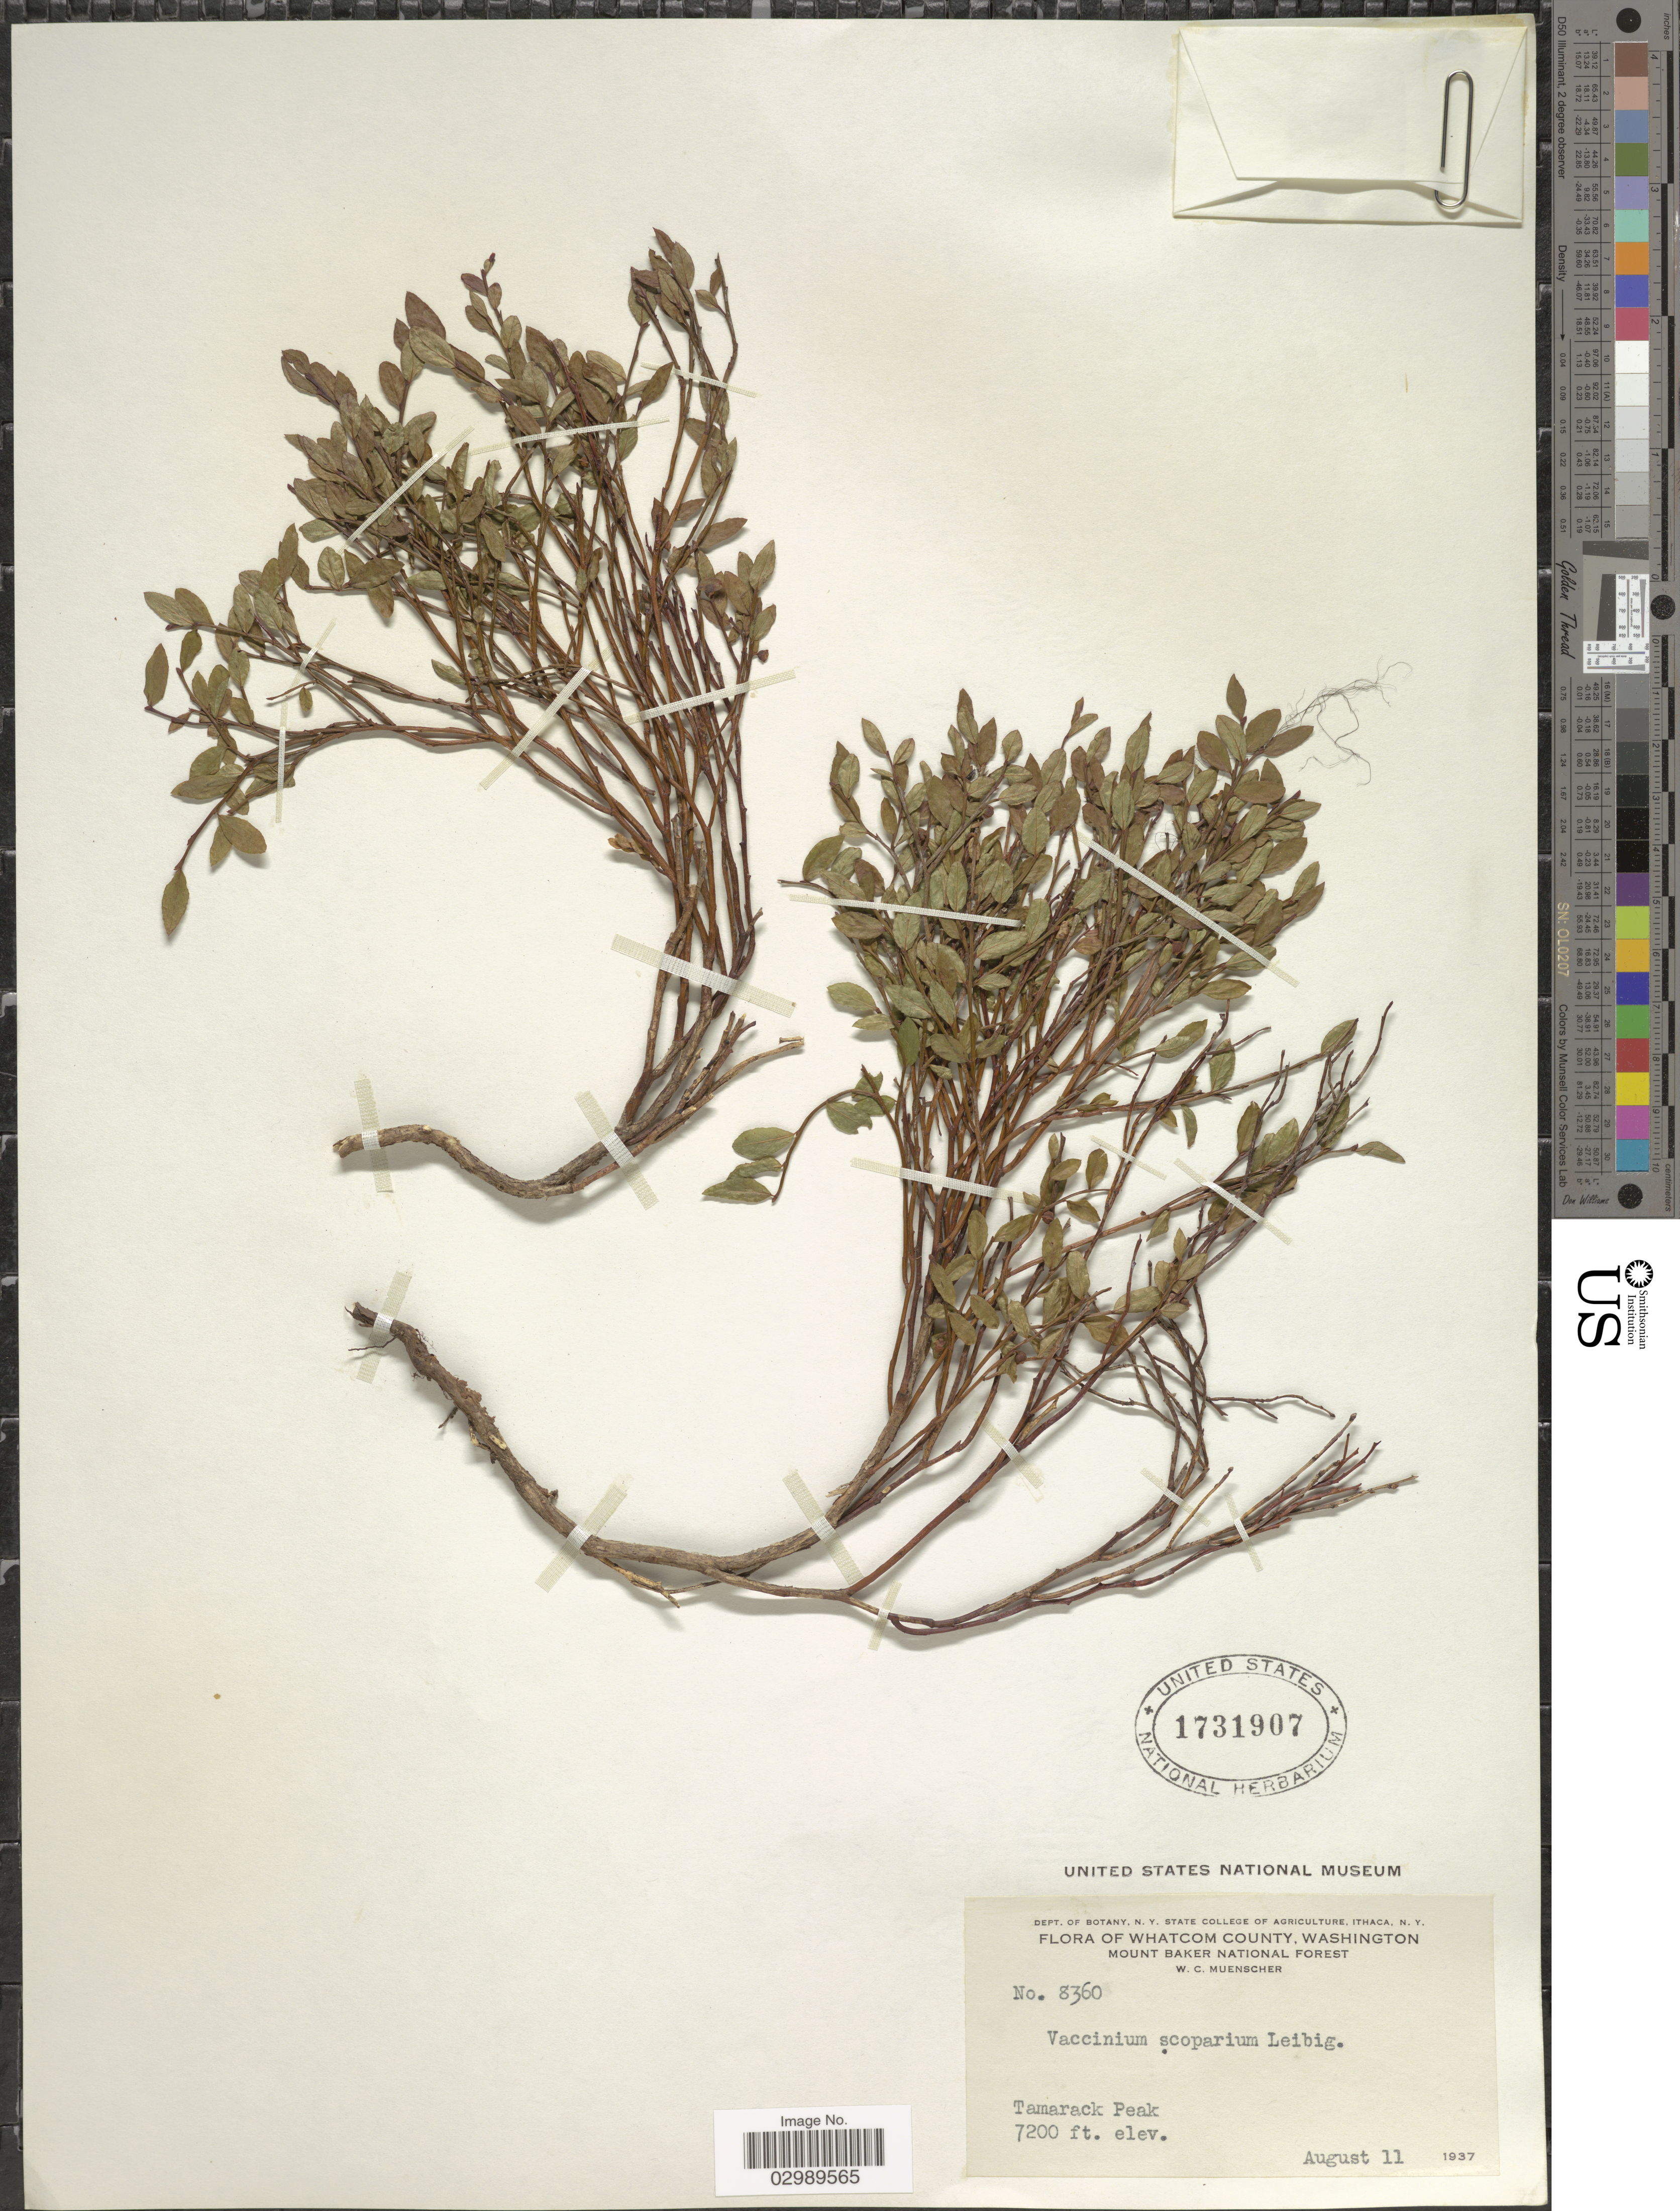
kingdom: Plantae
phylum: Tracheophyta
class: Magnoliopsida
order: Ericales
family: Ericaceae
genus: Vaccinium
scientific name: Vaccinium scoparium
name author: Leiberg ex Coville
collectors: W. Muenscher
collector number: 8360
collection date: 1937-08-11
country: United States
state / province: Washington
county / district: Whatcom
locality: Whatcom County, Mount Baker National Forest. Tamarack Peak.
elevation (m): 2195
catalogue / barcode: US 1731907